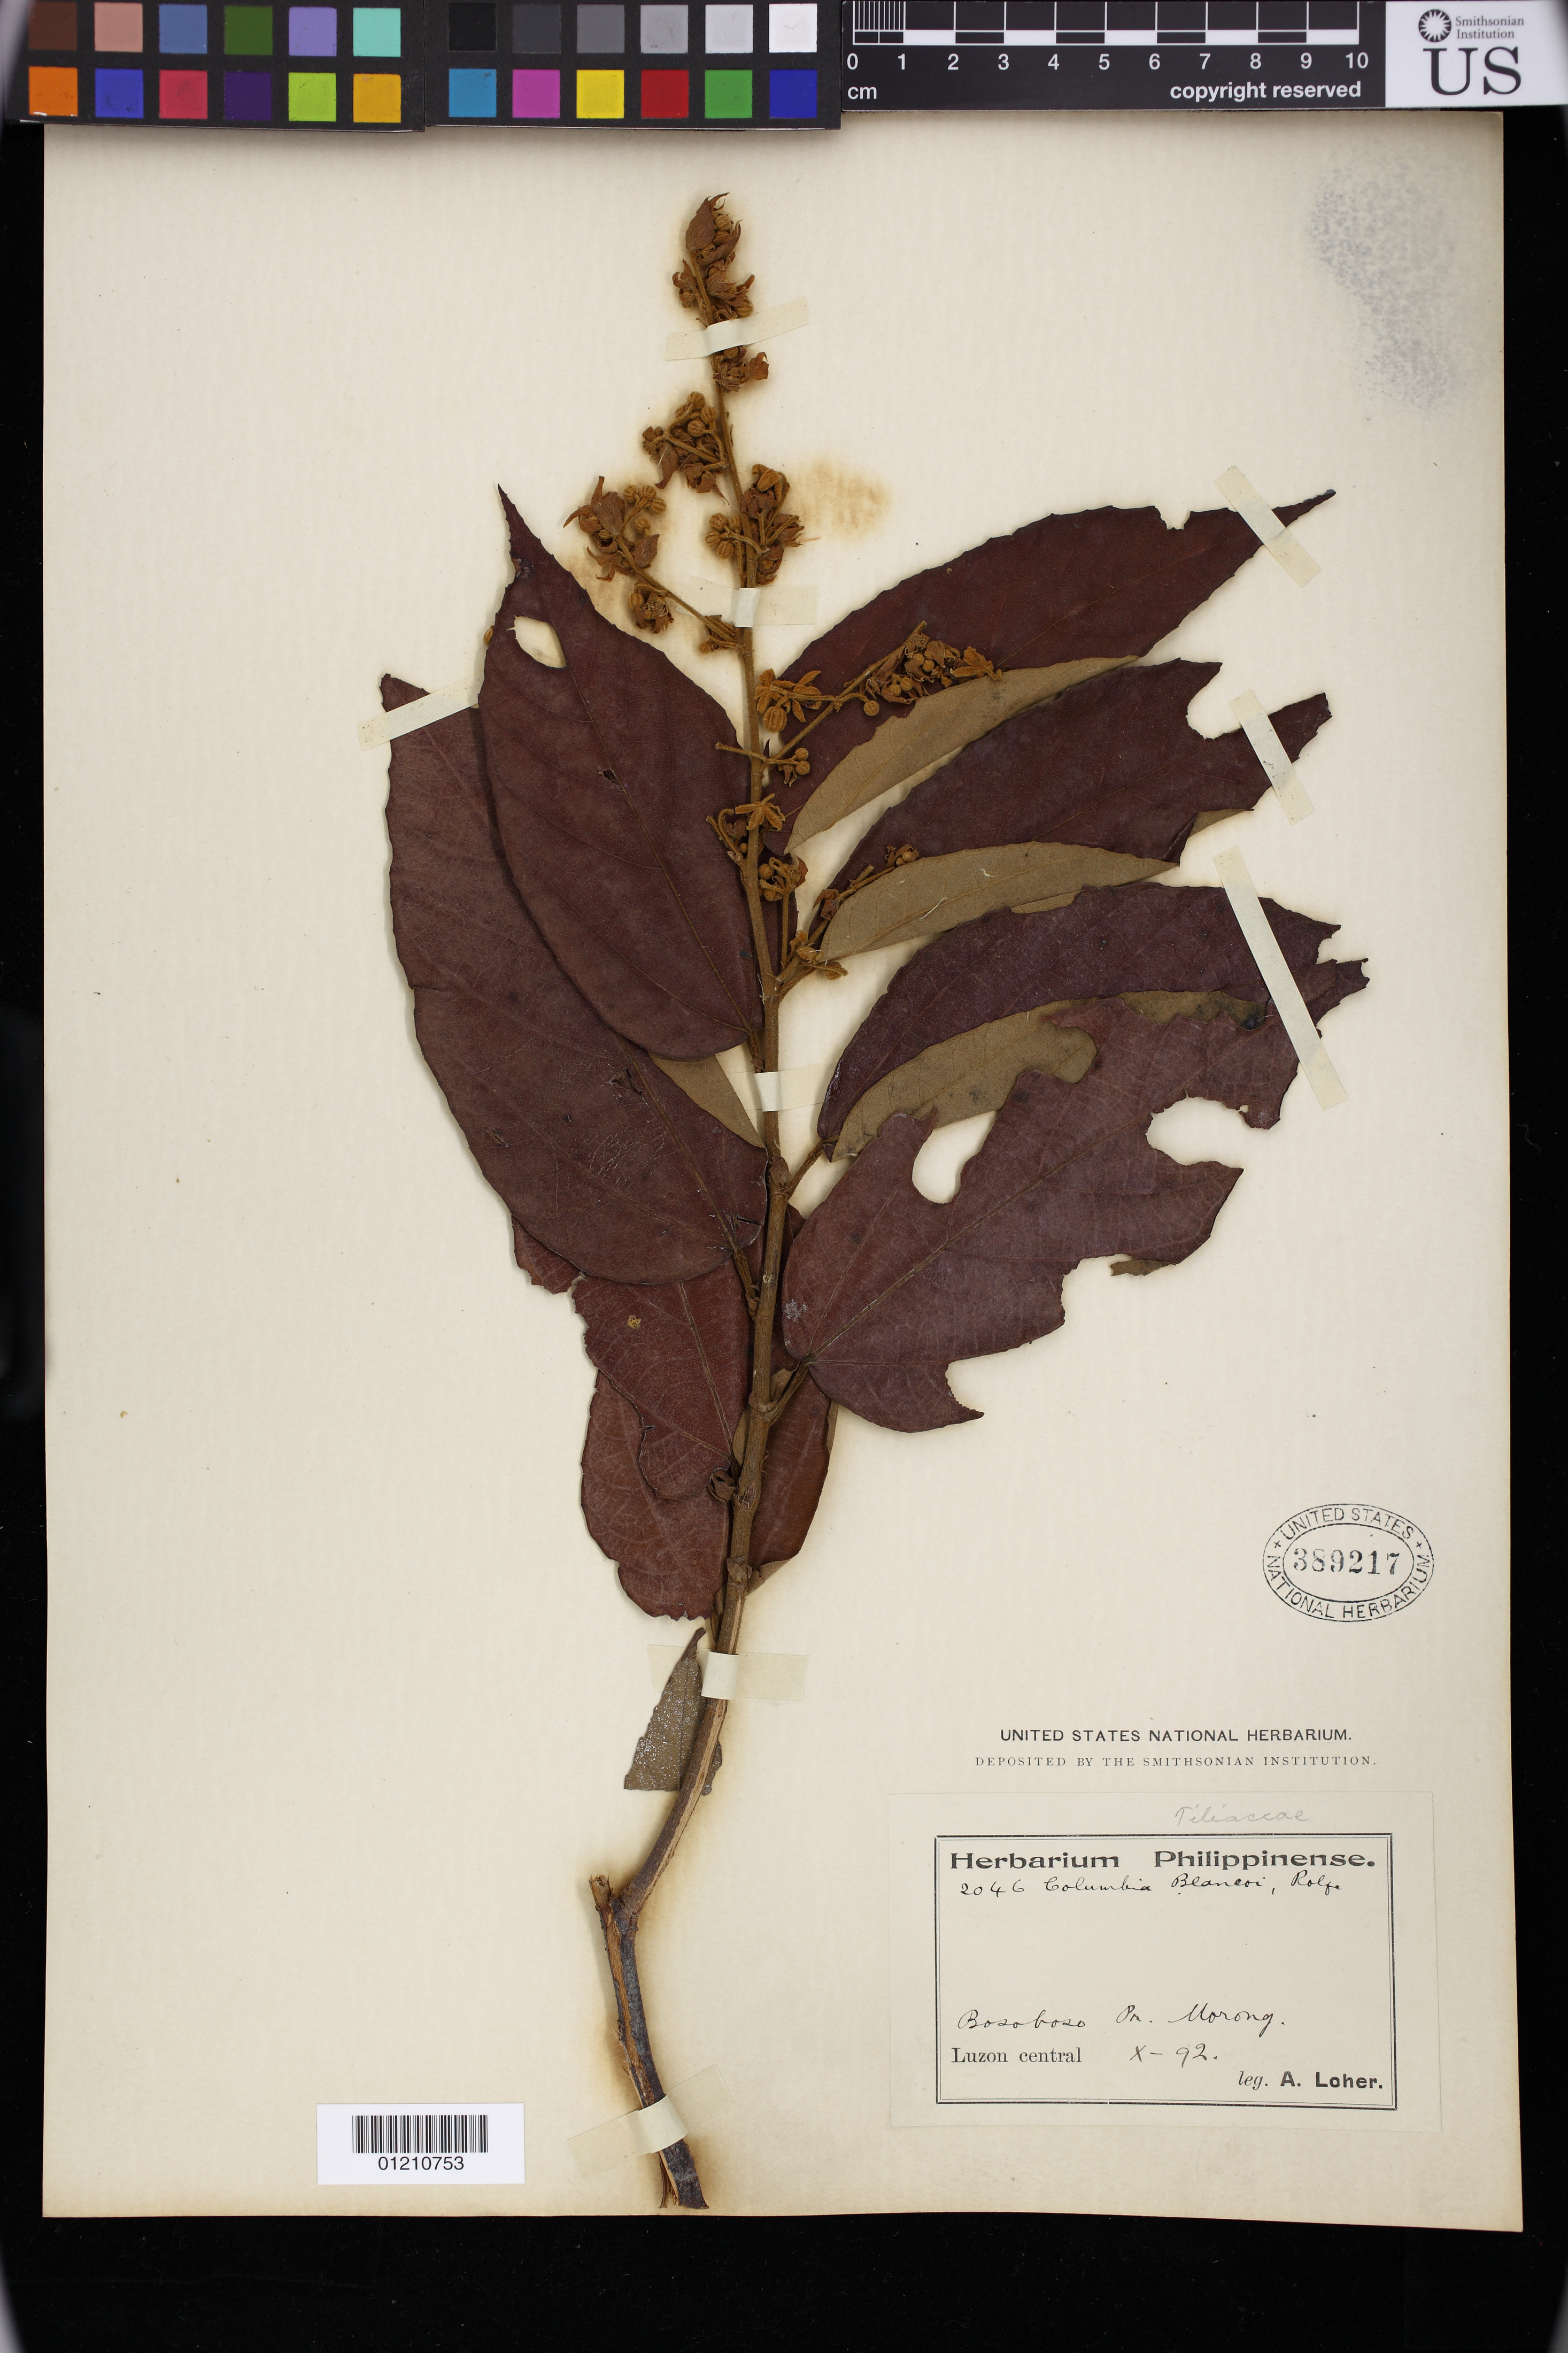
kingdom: Plantae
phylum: Tracheophyta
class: Magnoliopsida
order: Malvales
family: Malvaceae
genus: Colona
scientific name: Colona blancoi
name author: Merr.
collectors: A. Loher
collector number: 2046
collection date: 1892-10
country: Philippines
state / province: Calabarzon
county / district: Rizal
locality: Bosoboso. Luzon.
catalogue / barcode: US 389217